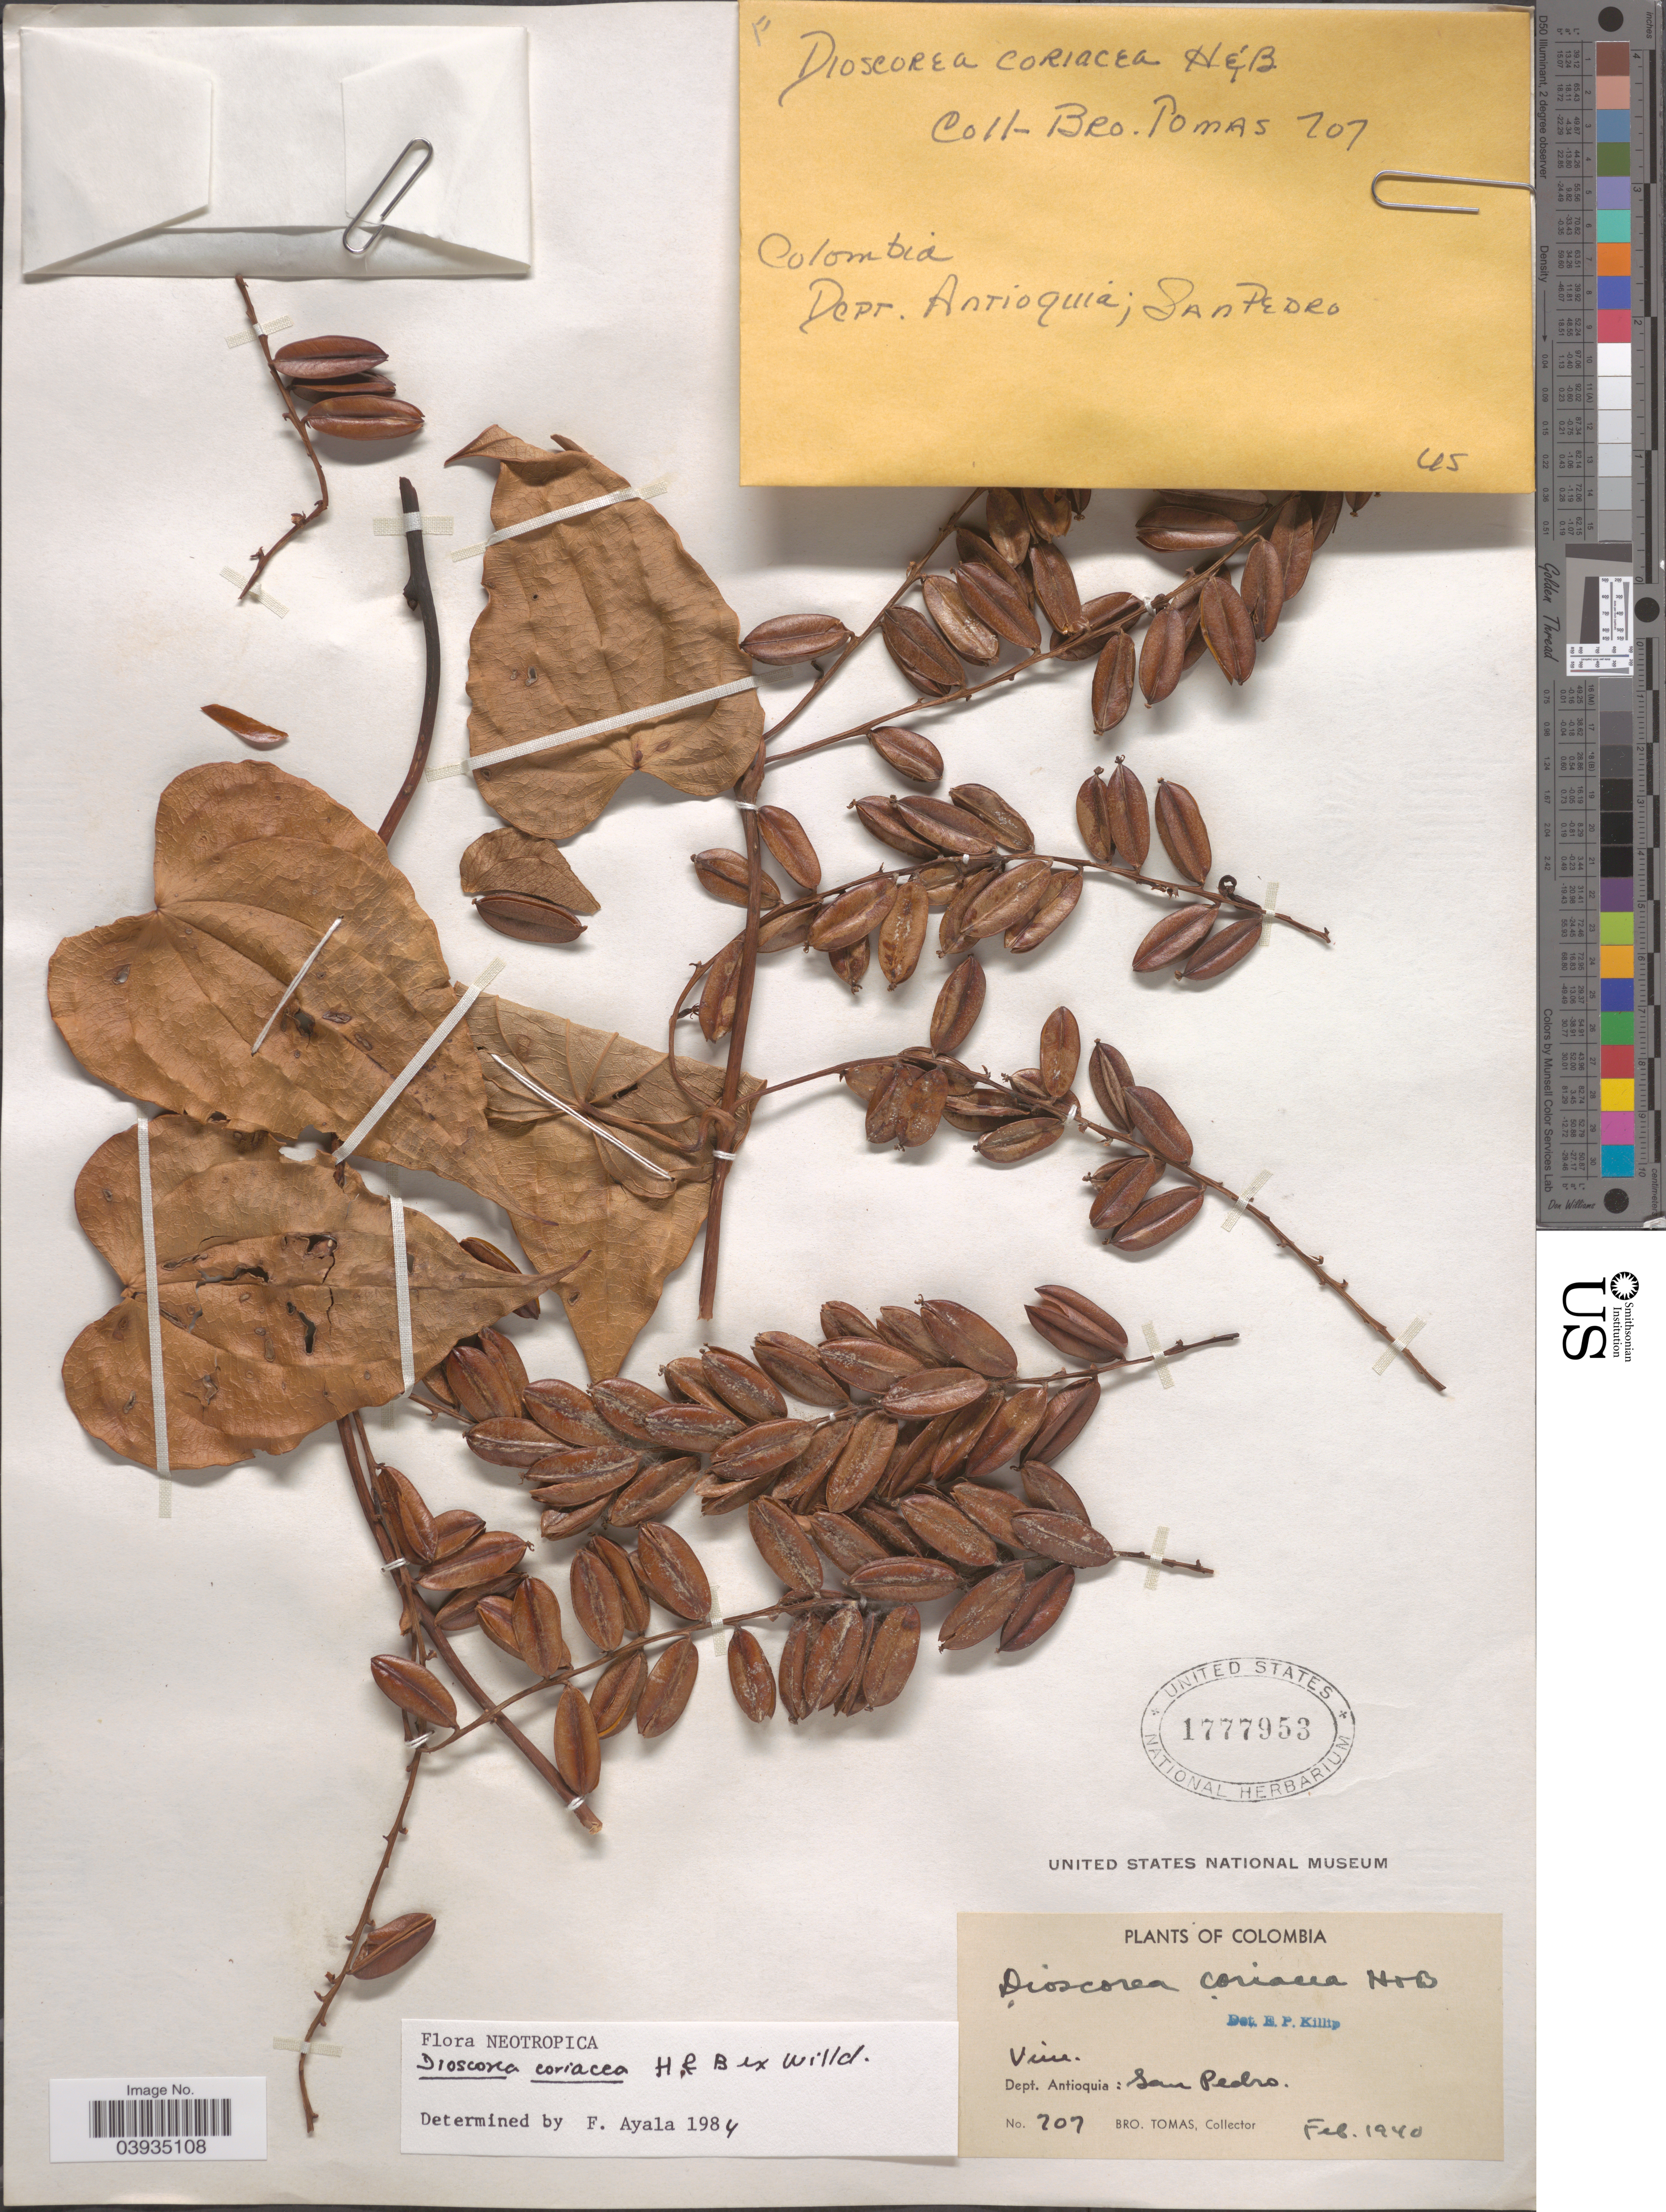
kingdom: Plantae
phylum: Tracheophyta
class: Liliopsida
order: Dioscoreales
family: Dioscoreaceae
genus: Dioscorea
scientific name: Dioscorea coriacea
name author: Humb. & Bonpl. ex Willd.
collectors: B. Tomas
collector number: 207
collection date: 1940-02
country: Colombia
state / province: Antioquia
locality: Dept. Antioquia: San Pedro.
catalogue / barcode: US 1777953